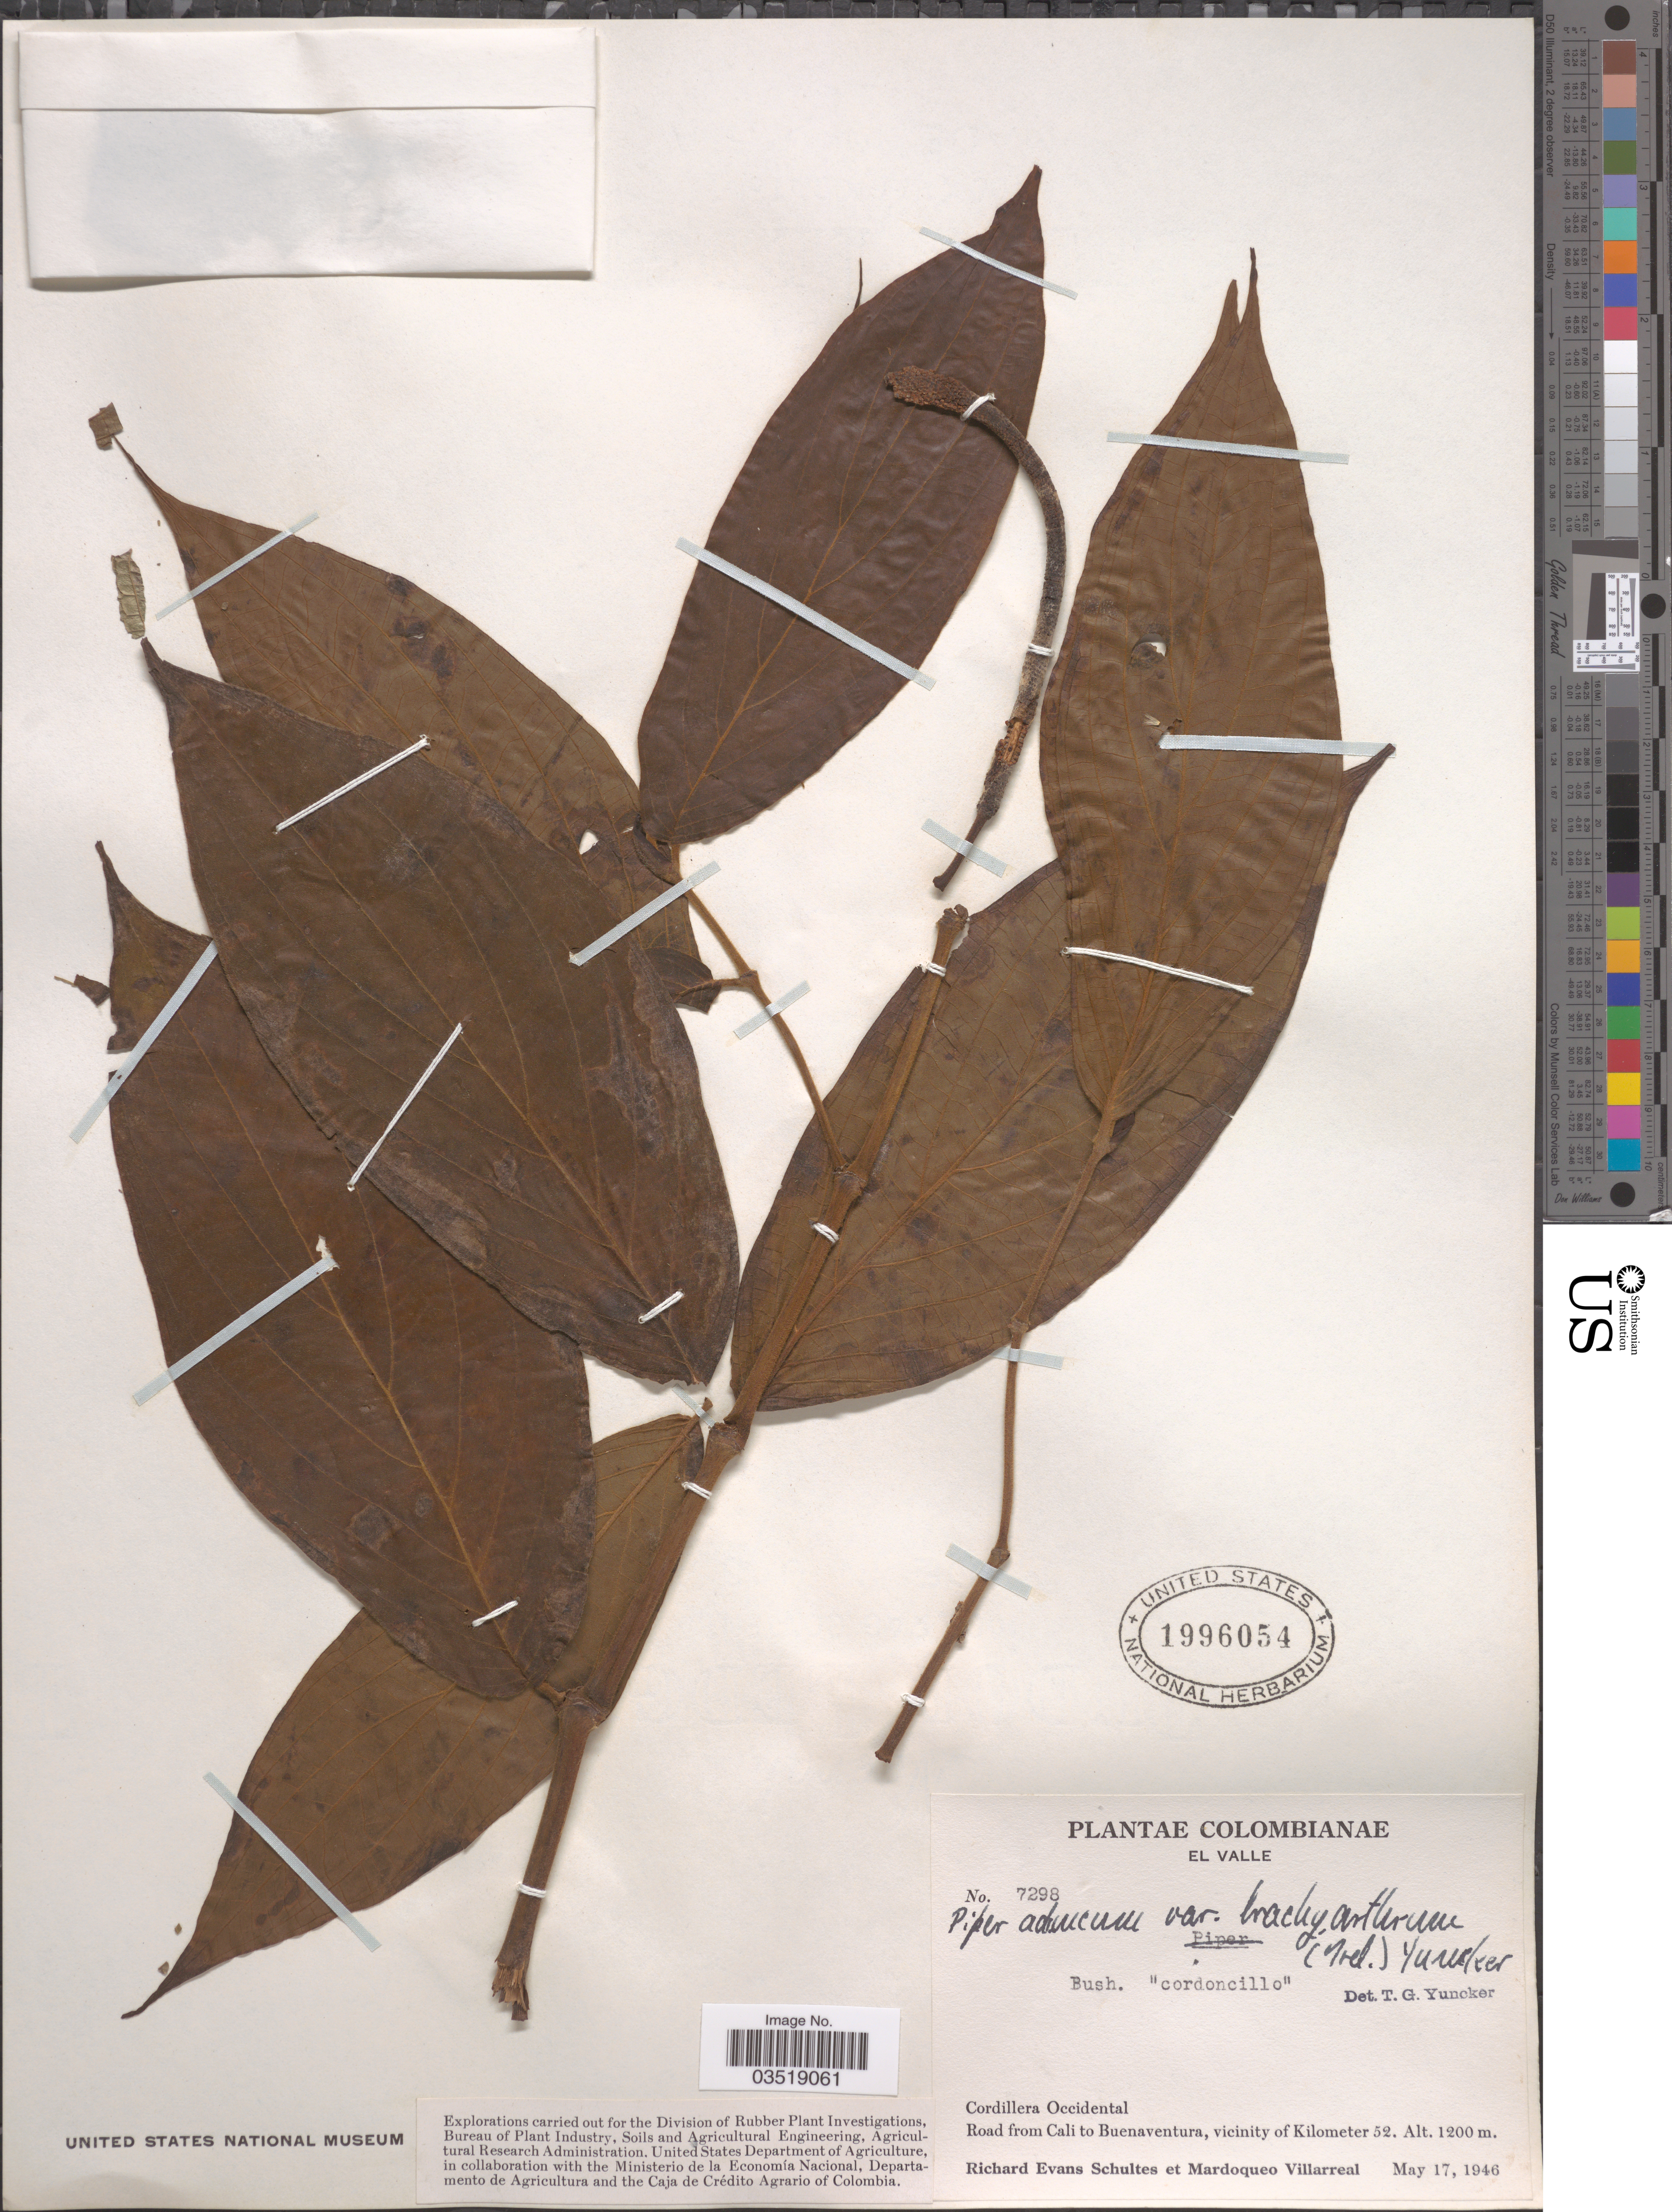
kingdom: Plantae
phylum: Tracheophyta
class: Magnoliopsida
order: Piperales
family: Piperaceae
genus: Piper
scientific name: Piper aduncum var. cordulatum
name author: L.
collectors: R. E. Schultes & M. Villarreal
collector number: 7298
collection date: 1946-05-17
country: Colombia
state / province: Valle del Cauca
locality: Cordillera Occidental. Road from Cali to Buenaventura, vicinity of Kilometer 52.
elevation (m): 1200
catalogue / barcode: US 1996054